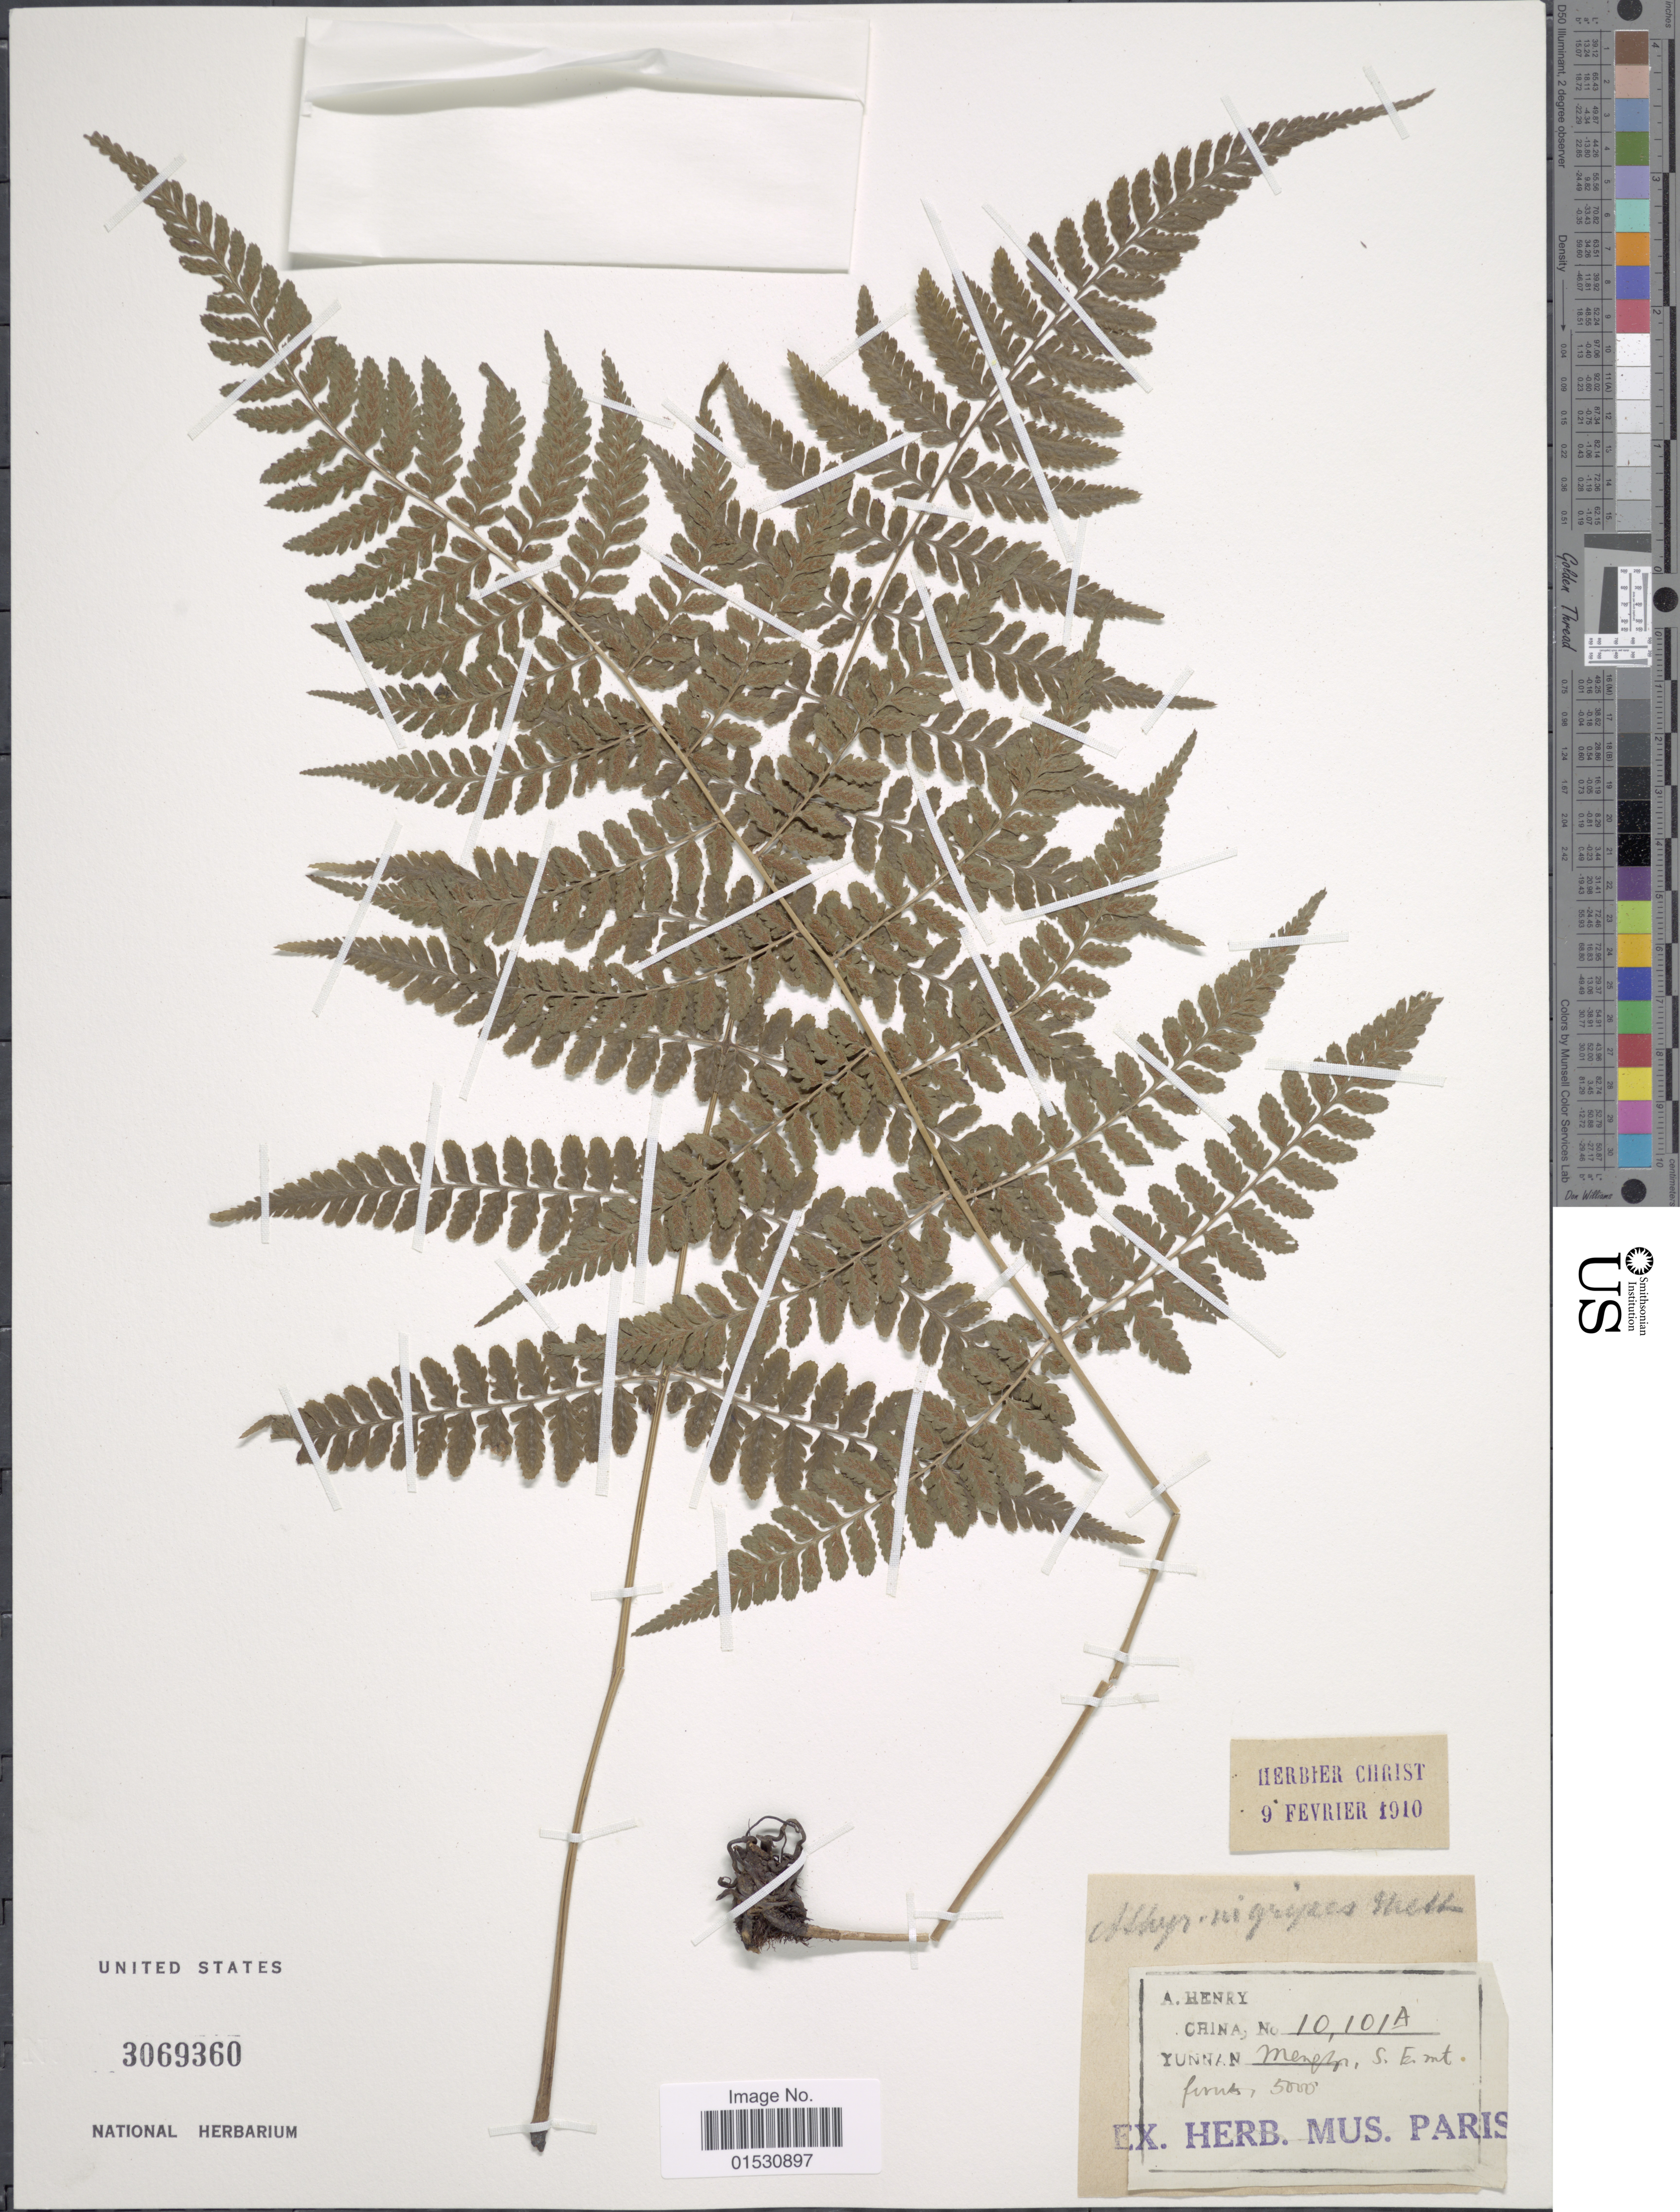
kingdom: Plantae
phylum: Tracheophyta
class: Polypodiopsida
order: Polypodiales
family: Athyriaceae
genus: Athyrium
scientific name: Athyrium nigripes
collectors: A. Henry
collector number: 10101 A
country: China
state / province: Yunnan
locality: Mengtze, S. E. mt.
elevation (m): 1524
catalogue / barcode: US 3069360